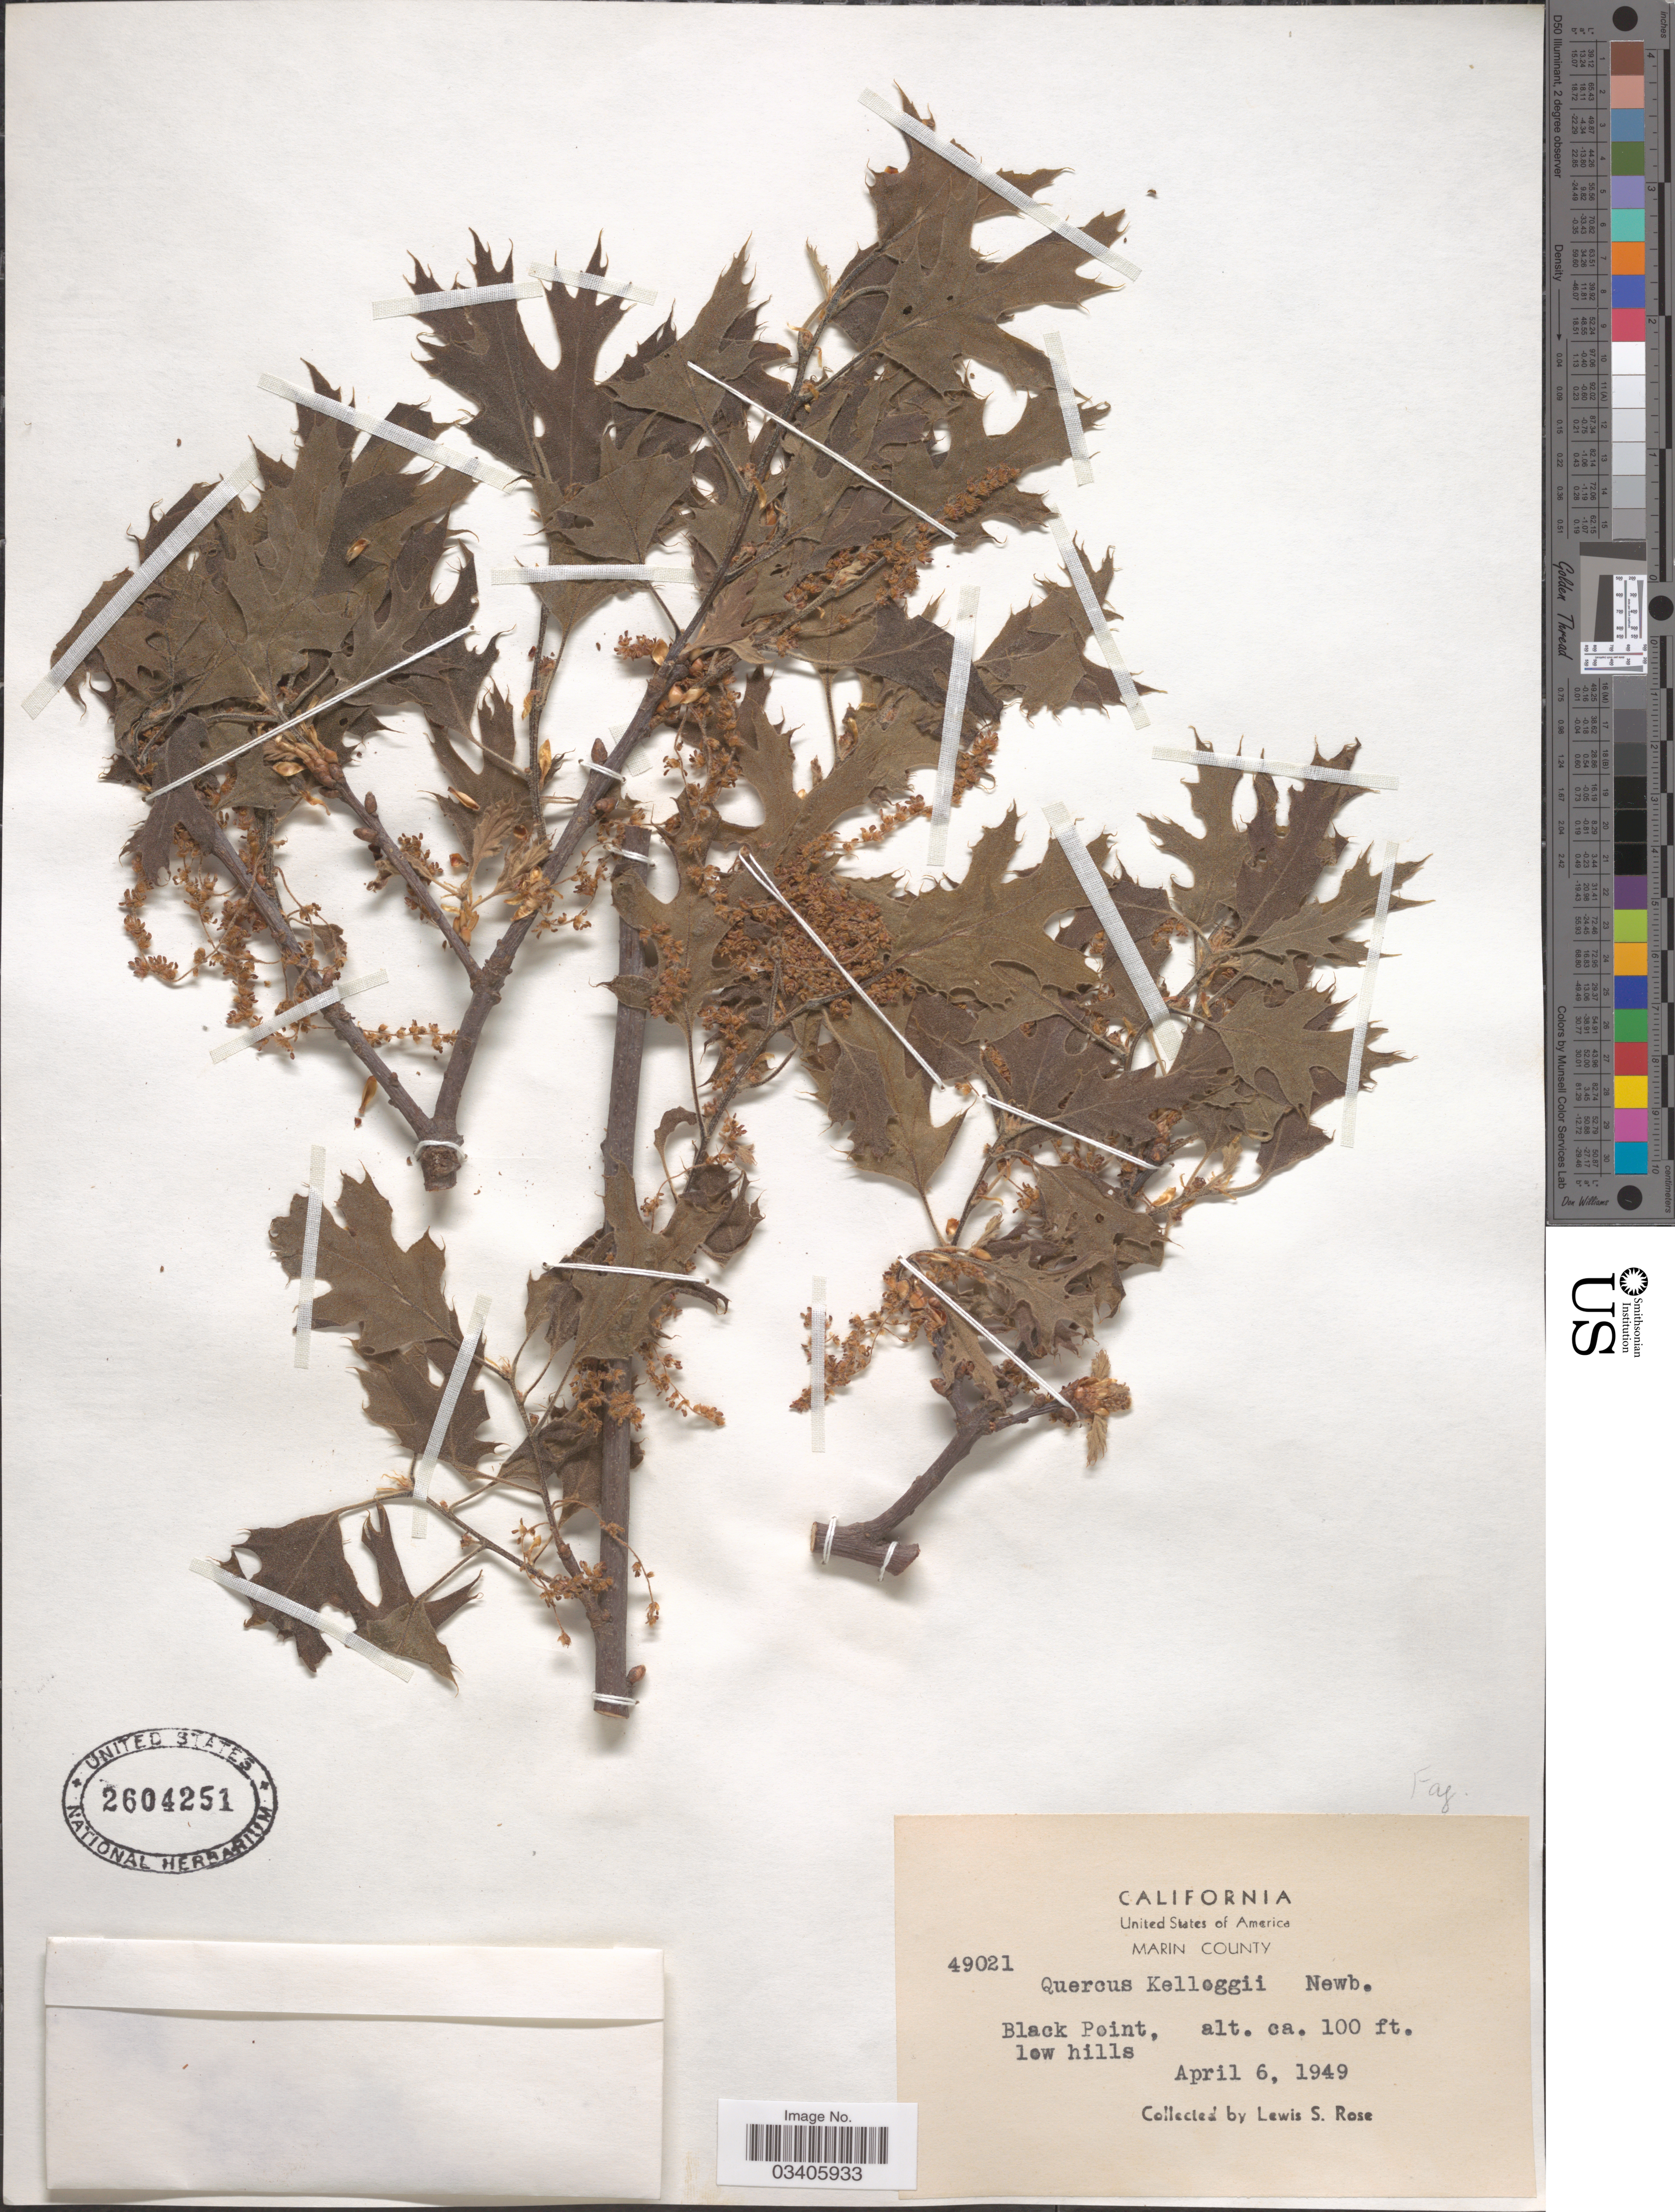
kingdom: Plantae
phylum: Tracheophyta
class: Magnoliopsida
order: Fagales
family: Fagaceae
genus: Quercus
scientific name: Quercus kelloggii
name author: Newb.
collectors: L. S. Rose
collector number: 49021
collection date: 1949-04-06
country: United States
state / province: California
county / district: Marin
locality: Marin County. Black Point.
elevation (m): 30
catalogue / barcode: US 2604251